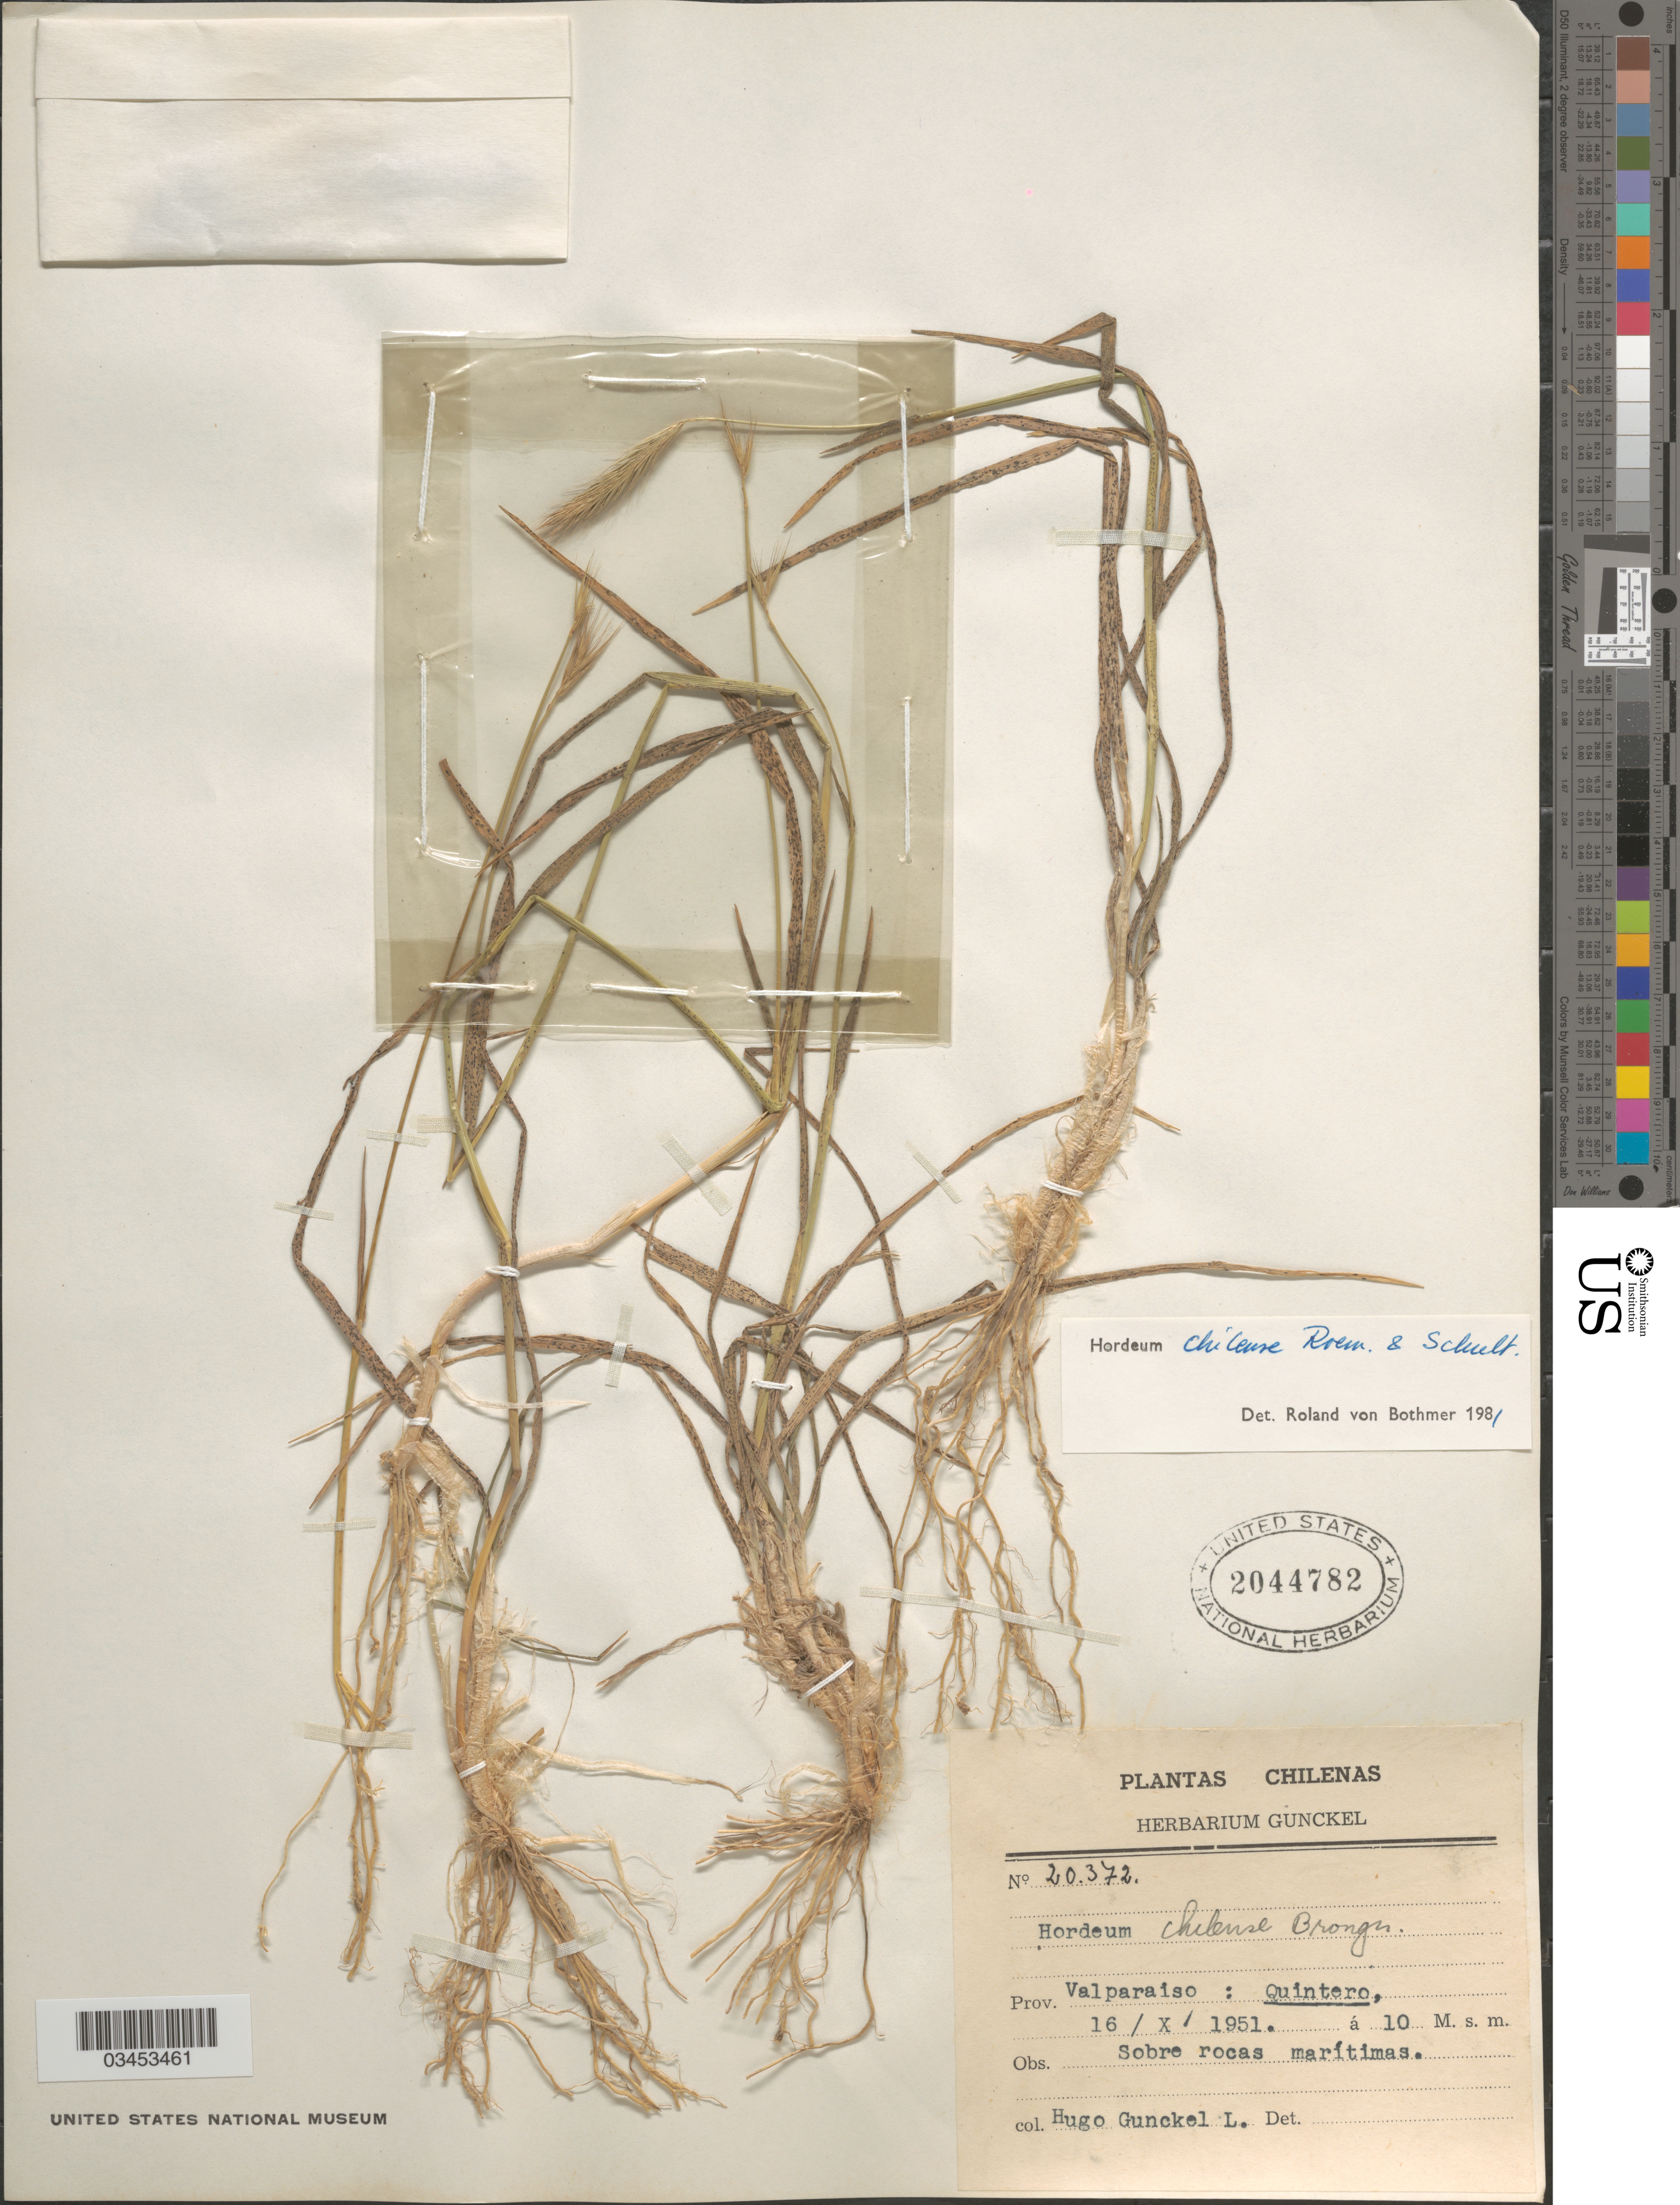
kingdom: Plantae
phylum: Tracheophyta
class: Liliopsida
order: Poales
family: Poaceae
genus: Hordeum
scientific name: Hordeum chilense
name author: Roem. & Schult.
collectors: H. Gunckel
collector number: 20372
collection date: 1951-10-16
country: Chile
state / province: Valparaíso (V)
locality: Prov. Valparaiso: Quintero.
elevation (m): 10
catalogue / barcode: US 2044782